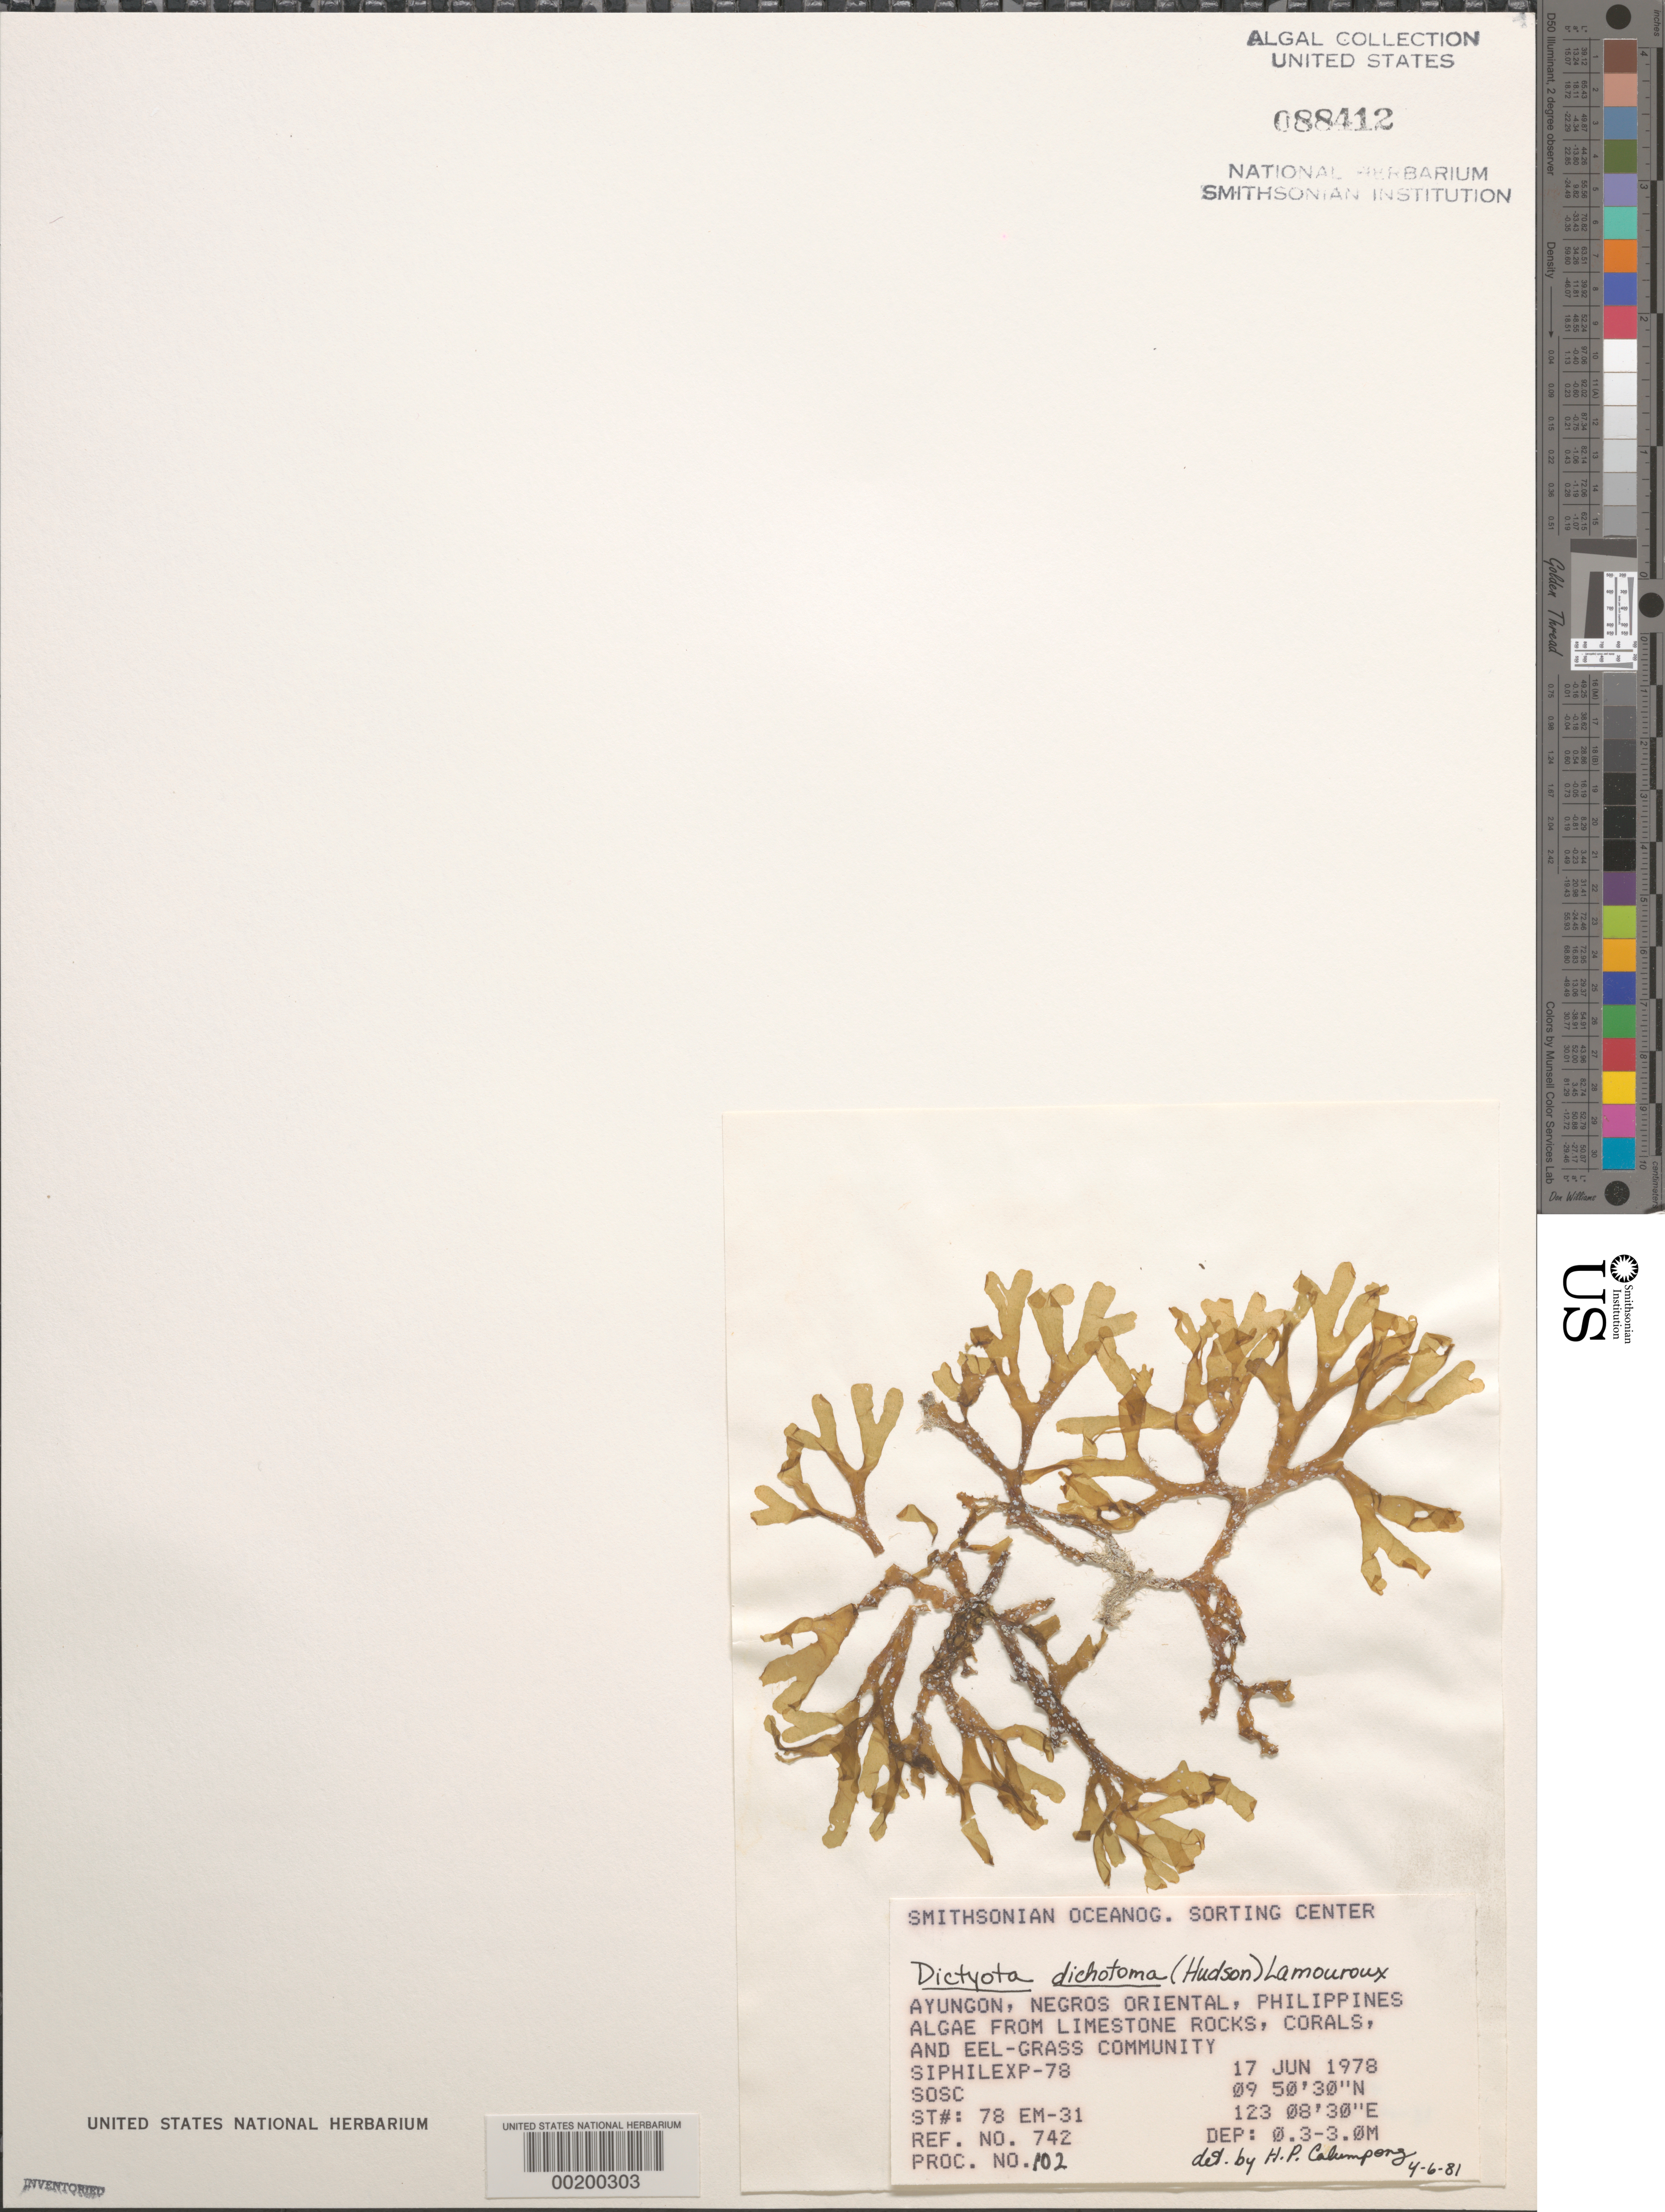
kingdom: Chromista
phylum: Ochrophyta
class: Phaeophyceae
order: Dictyotales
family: Dictyotaceae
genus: Dictyota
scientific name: Dictyota dichotoma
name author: (Huds.) J.V.Lamouroux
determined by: Calumpong, H. P.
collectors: SOSC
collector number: Station 78 Em-31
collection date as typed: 17 Jun 1978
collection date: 1978-06-17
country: Philippines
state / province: Central Visayas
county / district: Negros Oriental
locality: Ayungon, negros oriental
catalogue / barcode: US 88412